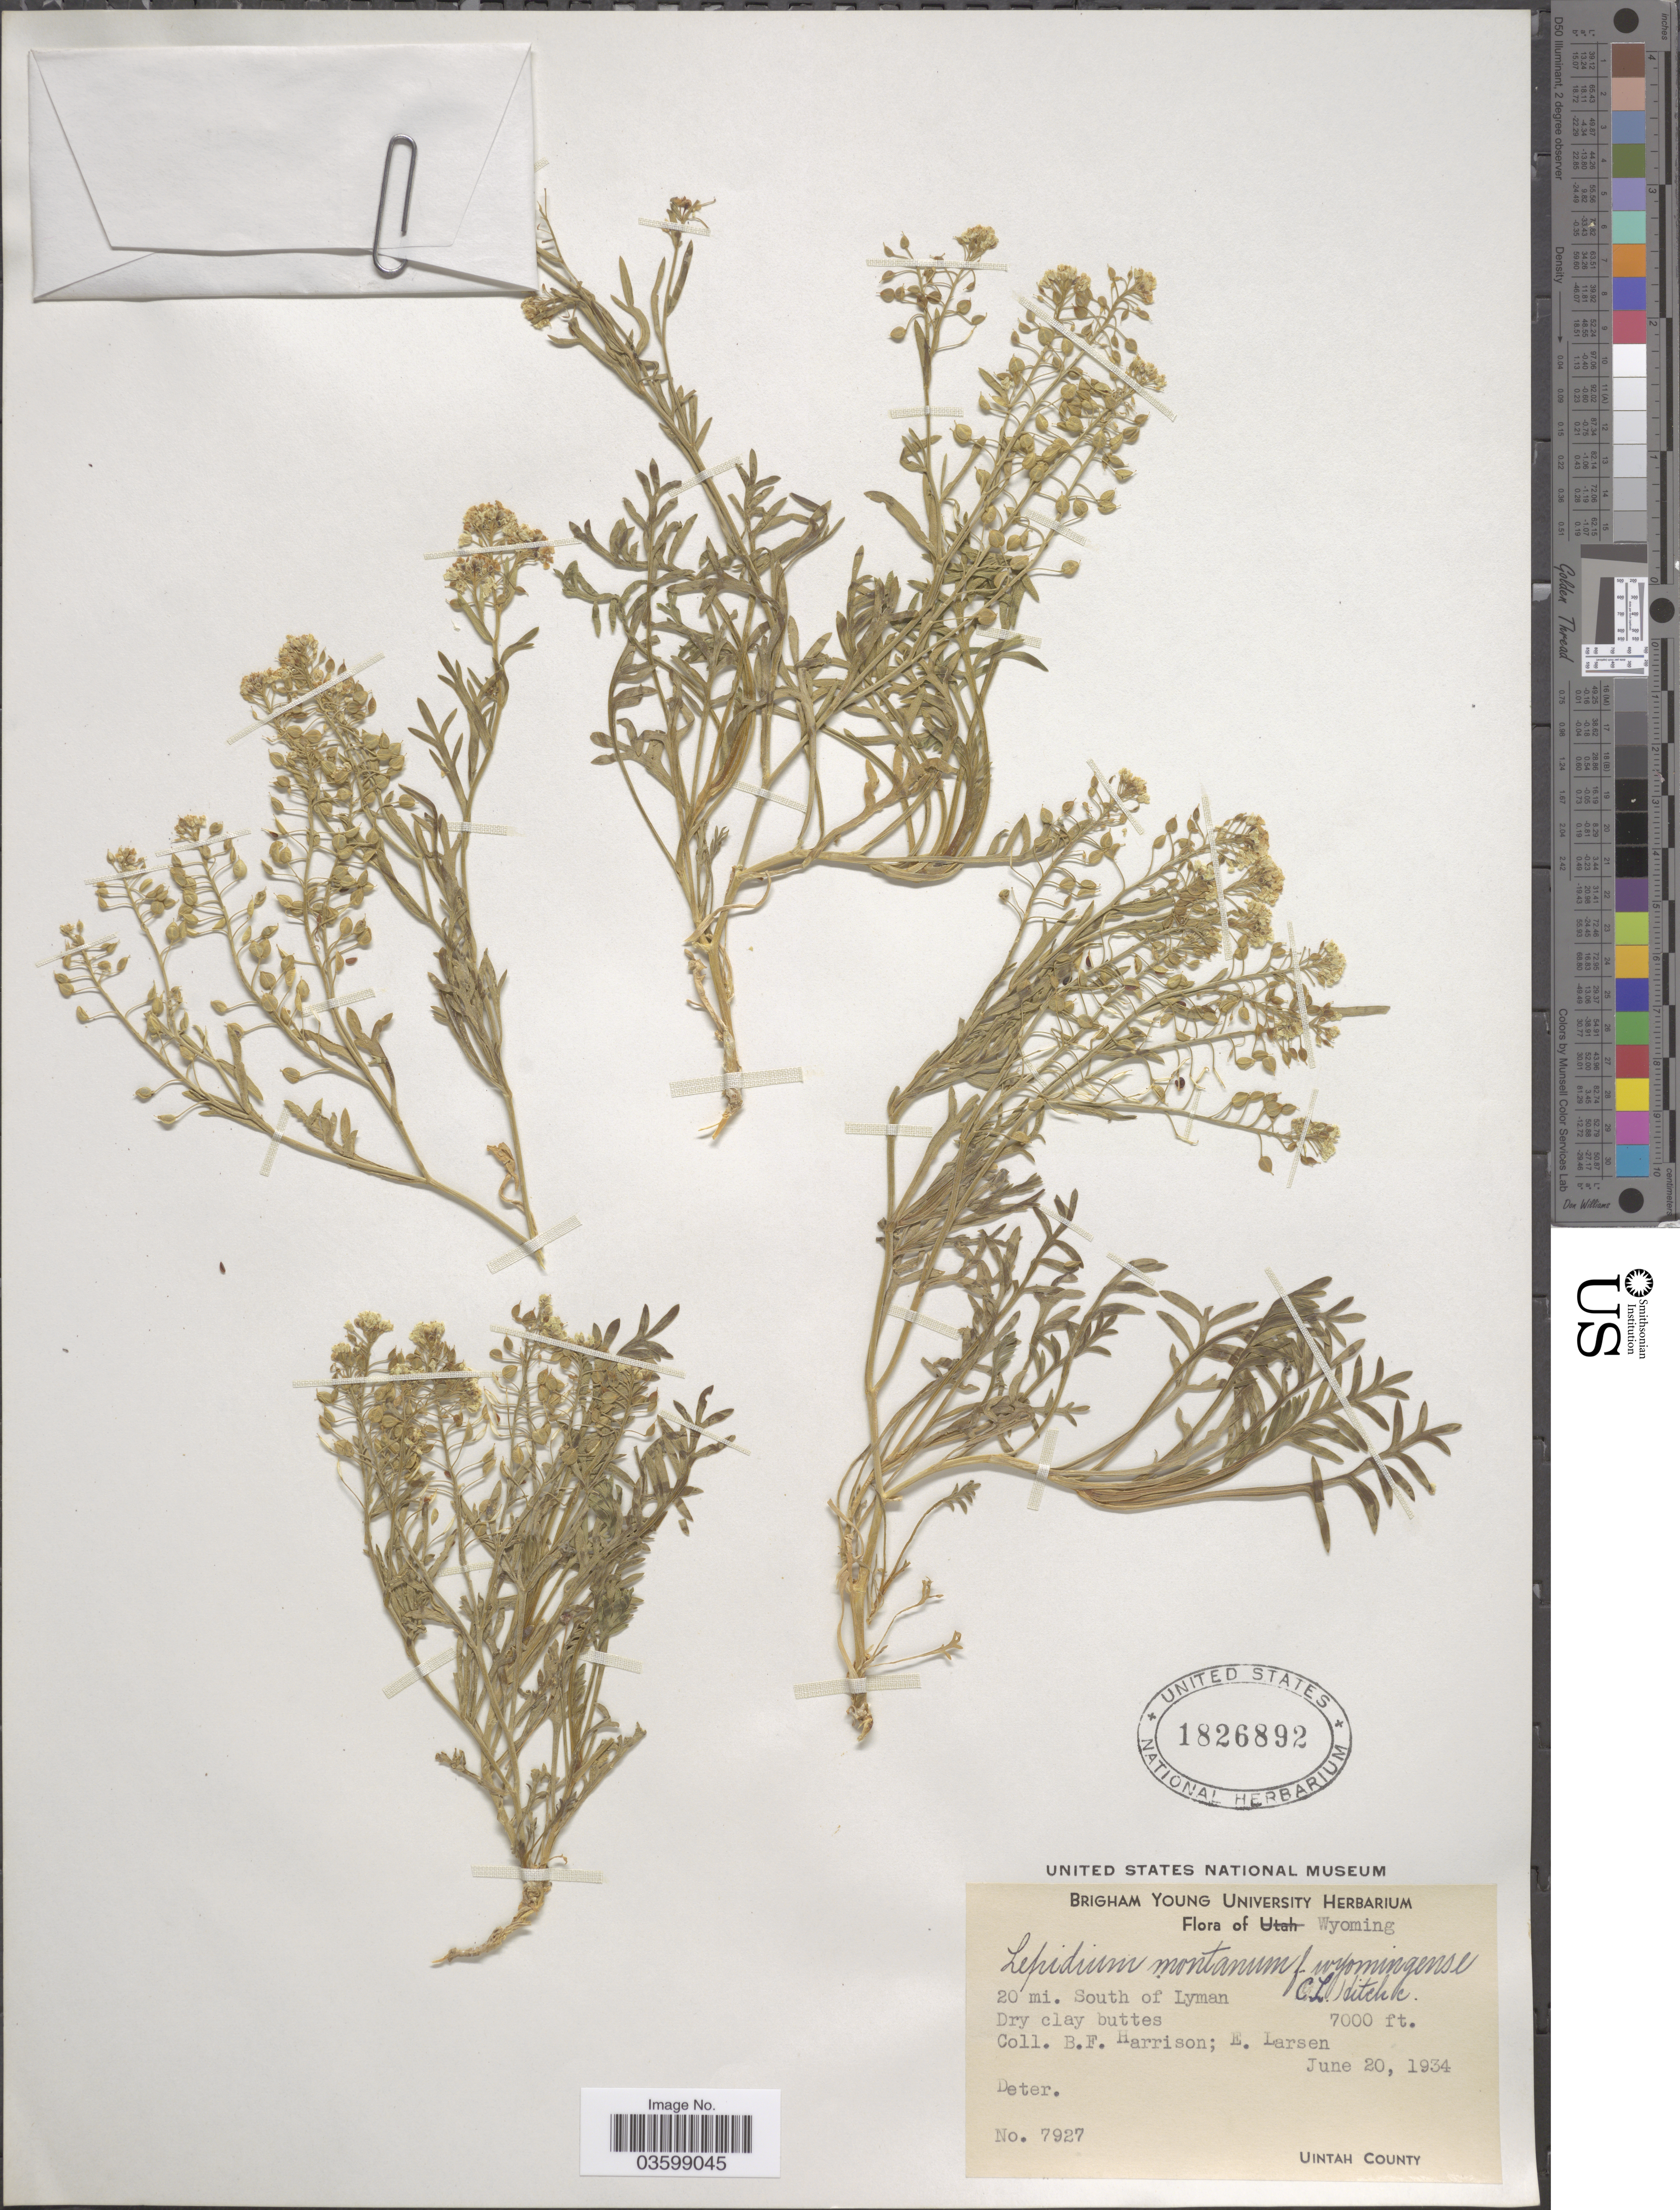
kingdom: Plantae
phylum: Tracheophyta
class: Magnoliopsida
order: Brassicales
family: Brassicaceae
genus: Lepidium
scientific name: Lepidium montanum f. wyomingense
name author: C.L. Hitchc.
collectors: B. F. Harrison & E. Larsen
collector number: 7927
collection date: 1934-06-20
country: United States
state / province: Wyoming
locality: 20 mi. South of Lyman.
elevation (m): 2134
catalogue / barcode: US 1826892